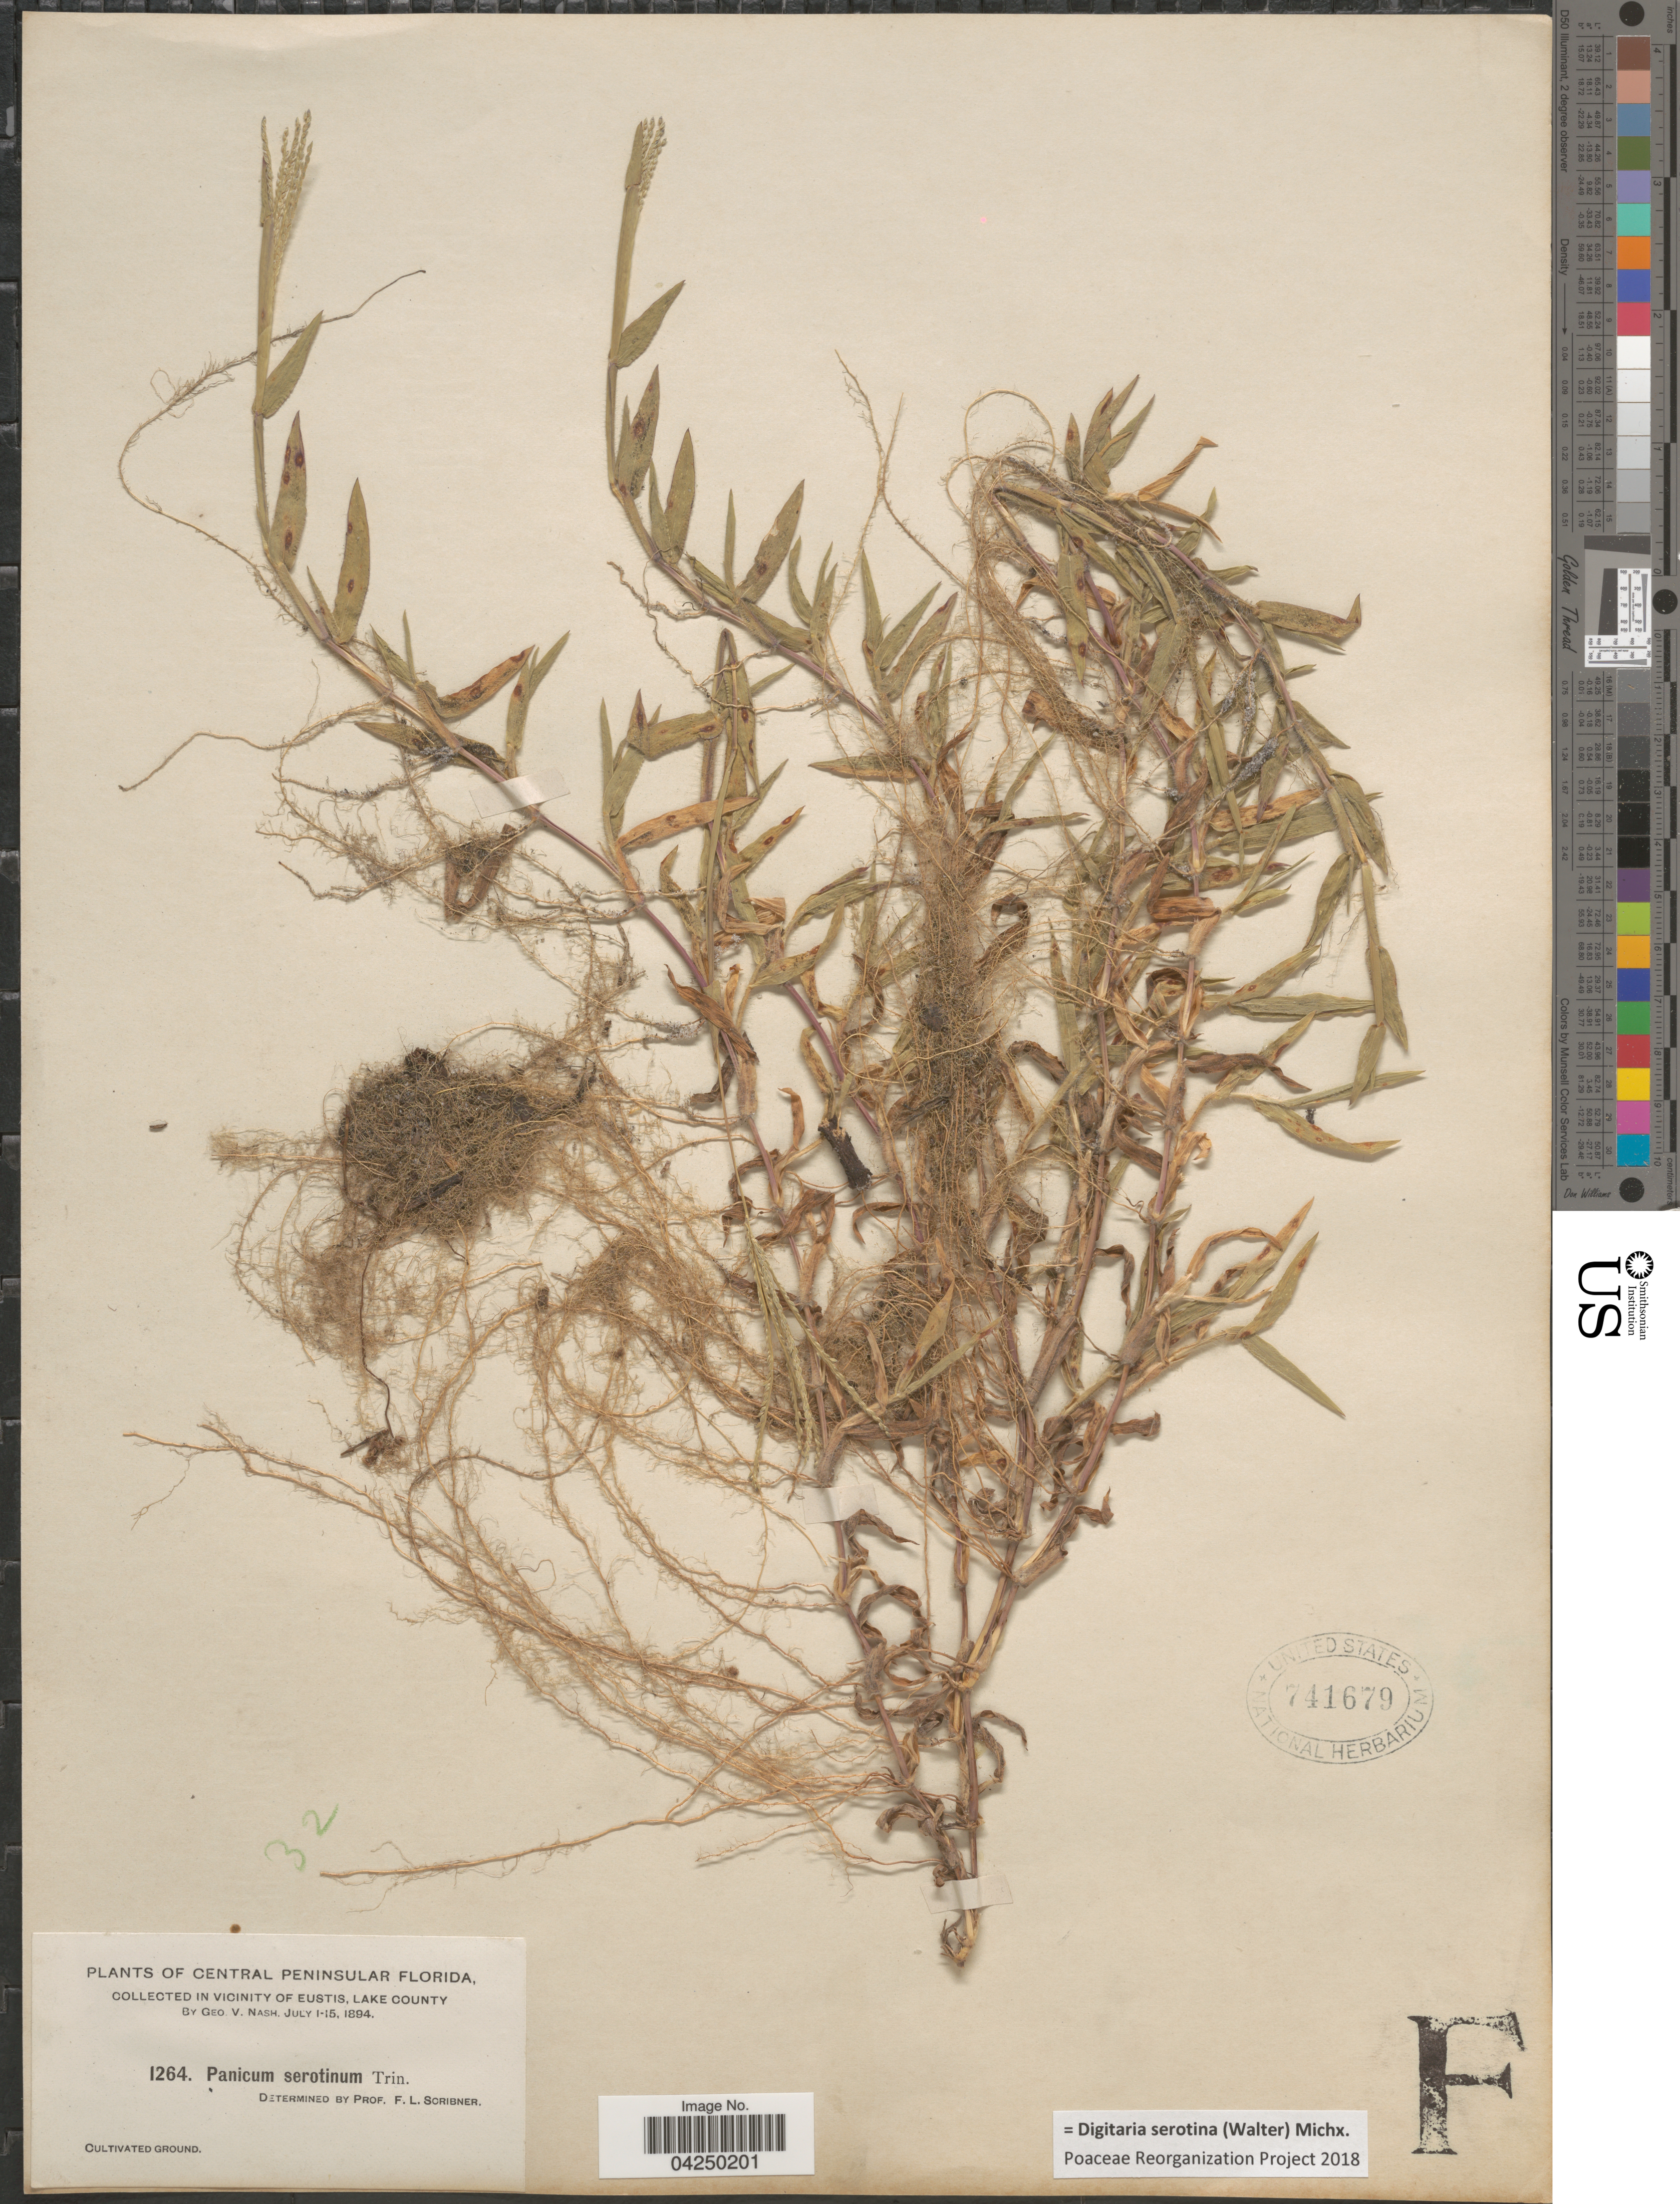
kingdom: Plantae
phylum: Tracheophyta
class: Liliopsida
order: Poales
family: Poaceae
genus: Digitaria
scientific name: Digitaria serotina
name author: (Walter) Michx.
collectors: G. V. Nash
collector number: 1264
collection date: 1894-07-01/1894-07-15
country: United States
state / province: Florida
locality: Central Peninsular Florida. In vicinity of Eustis, Lake County. Cultivated ground.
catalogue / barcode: US 741679